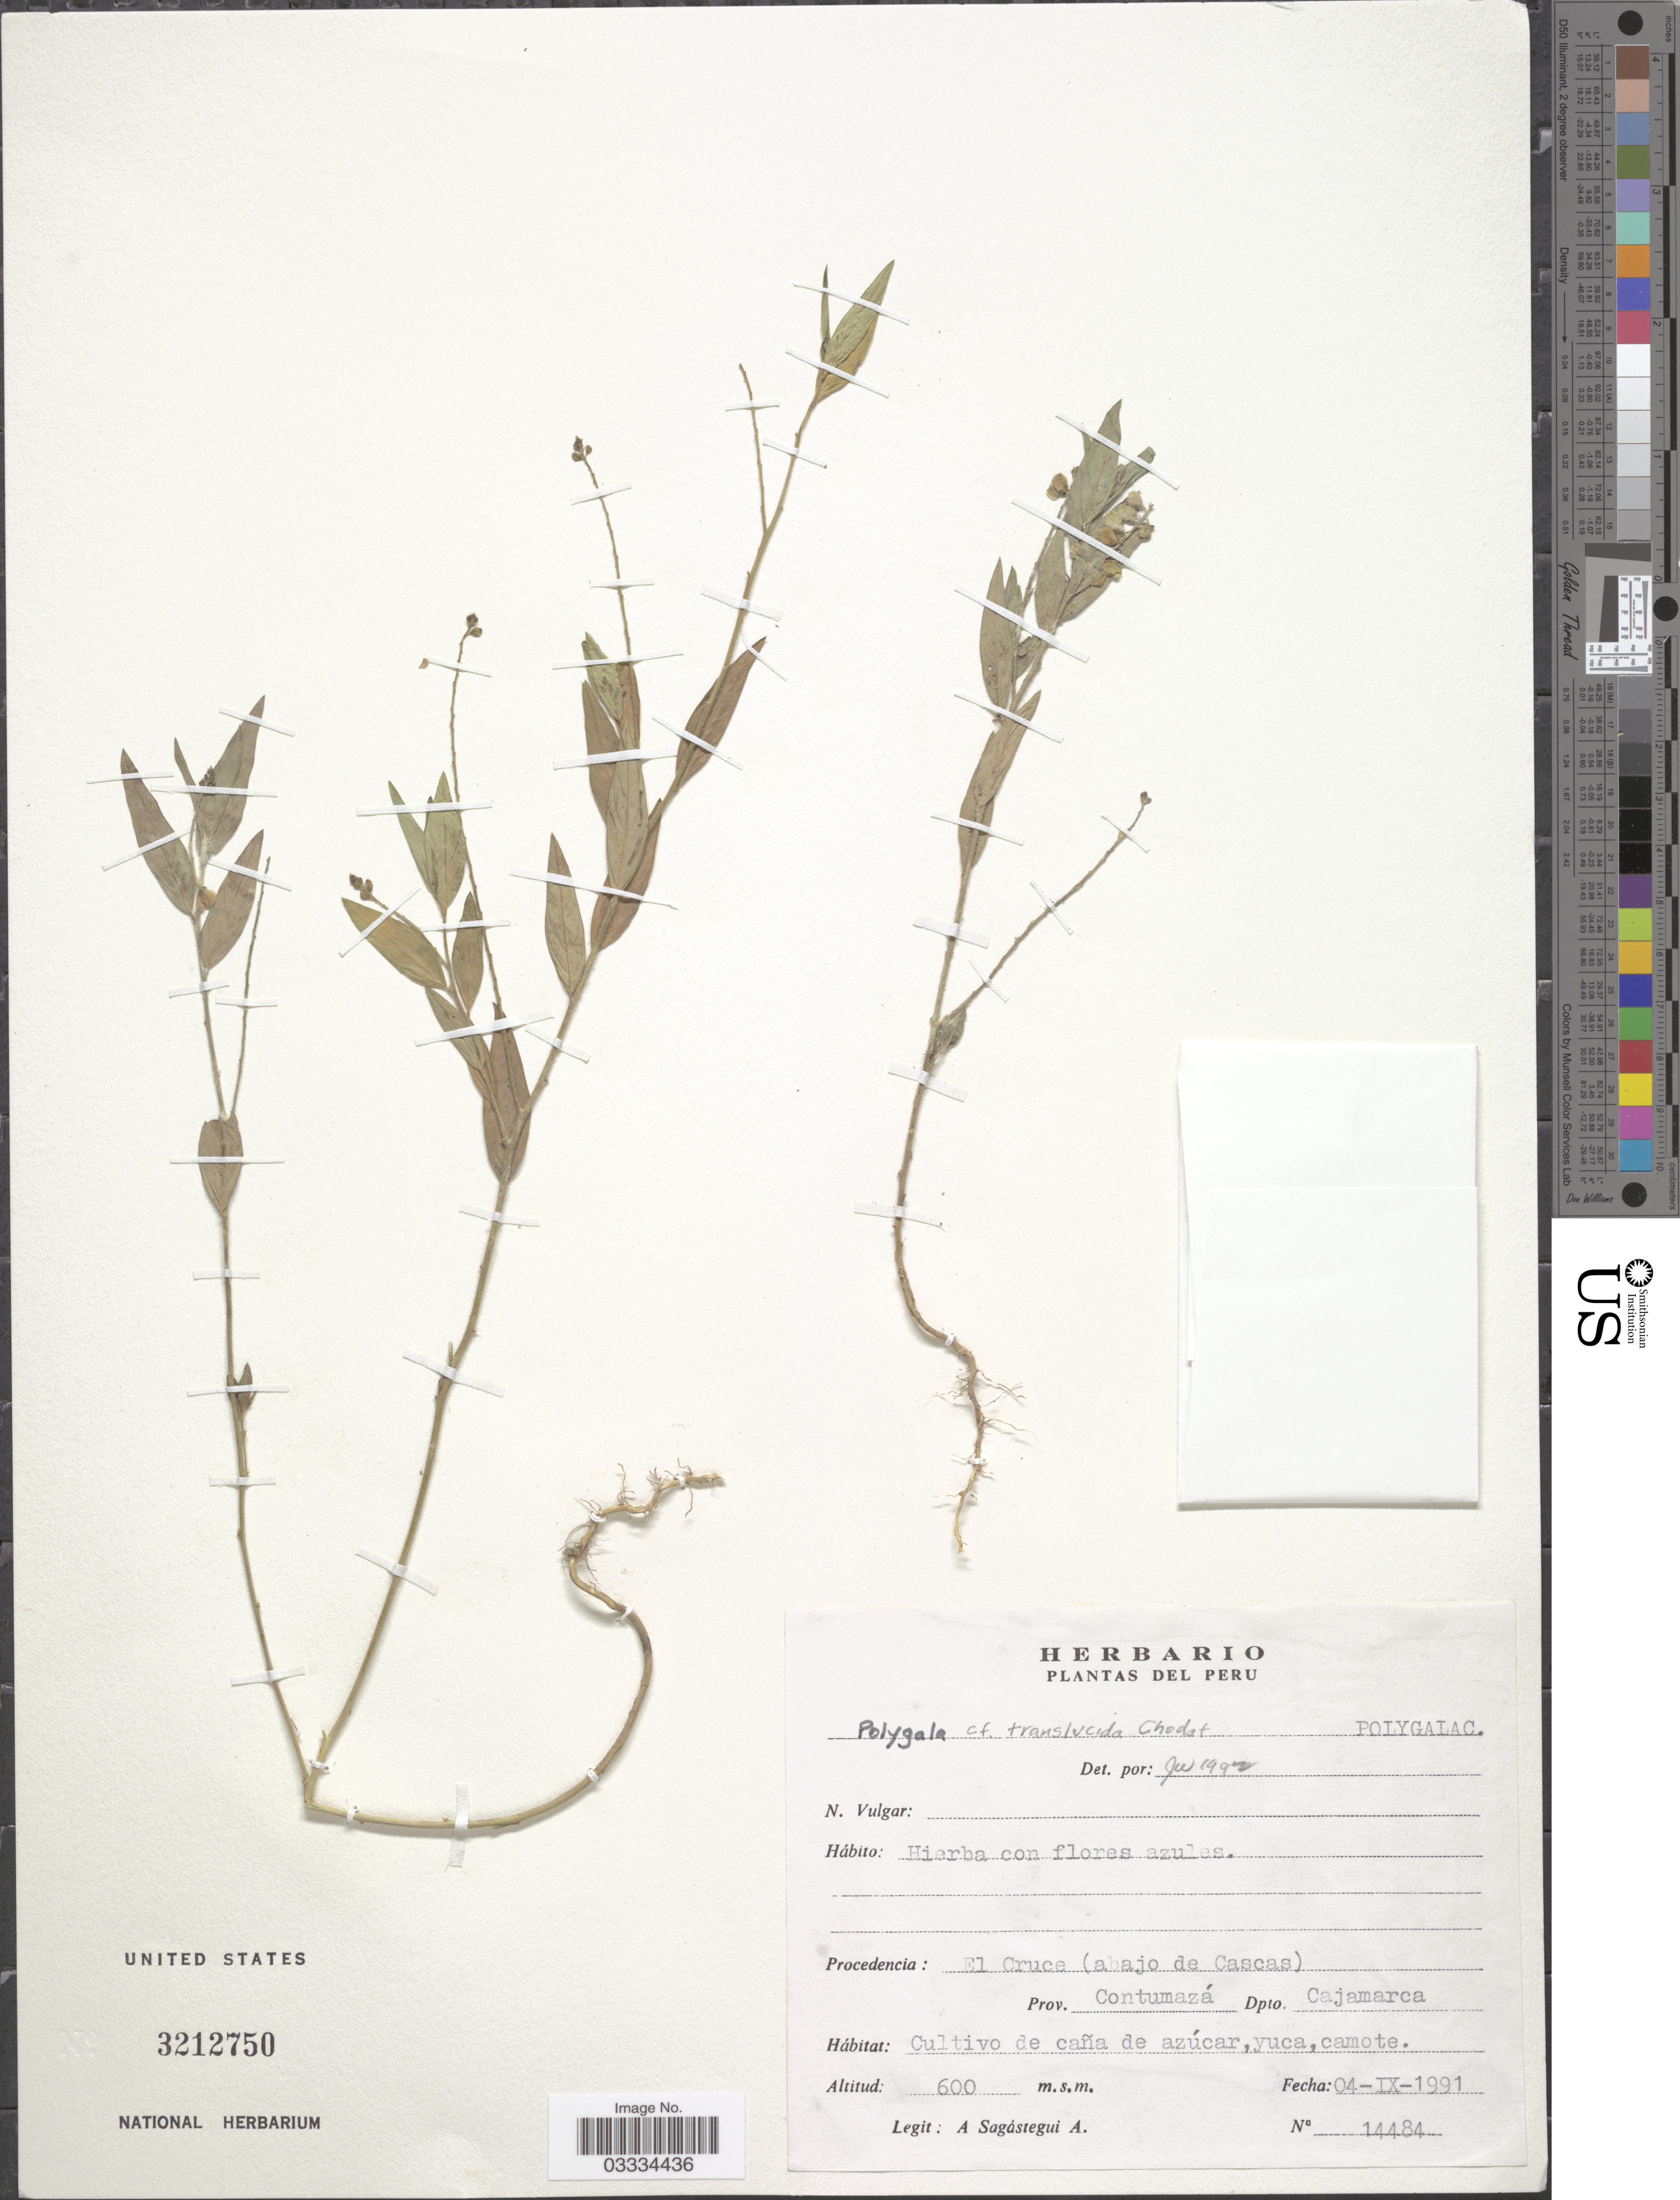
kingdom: Plantae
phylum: Tracheophyta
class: Magnoliopsida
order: Fabales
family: Polygalaceae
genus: Polygala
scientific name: Polygala sp.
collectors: A. Sagástegui A.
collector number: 14484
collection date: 1991-09-04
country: Peru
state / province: Cajamarca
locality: El Cruce (abajo de Cascas) Prov. Contumazá. Dpto Cajamarca.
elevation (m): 600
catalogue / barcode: US 3212750